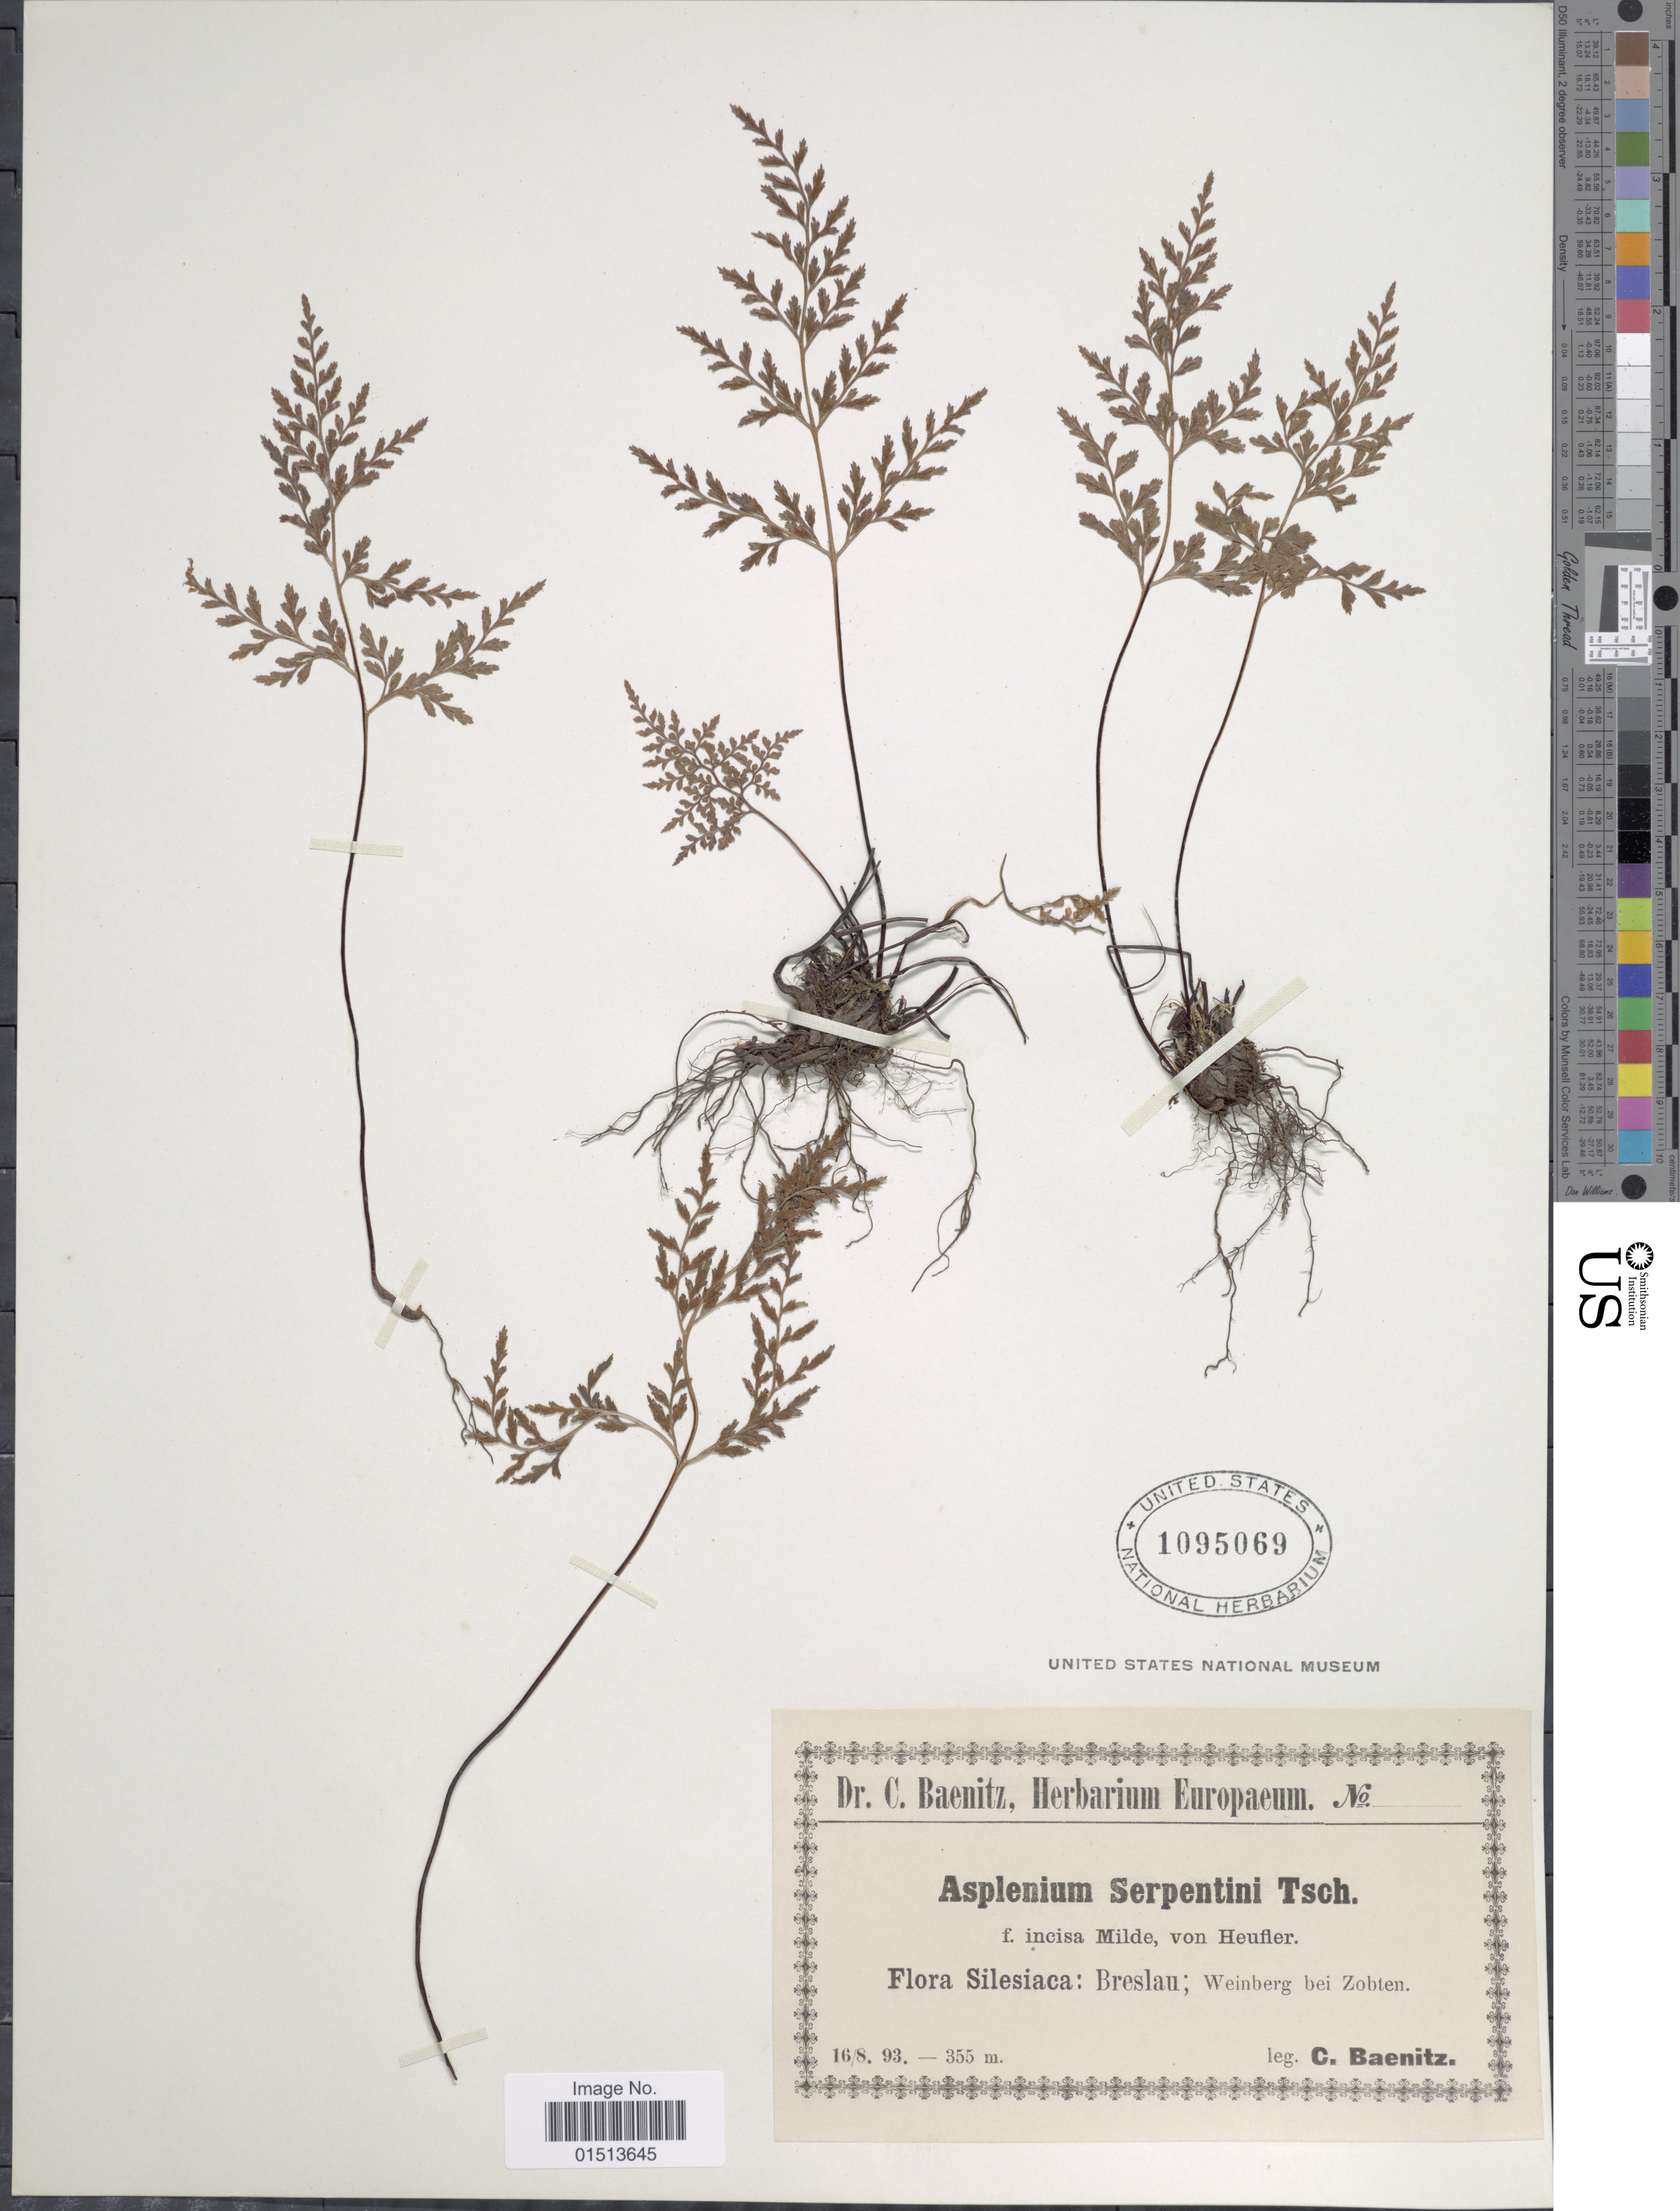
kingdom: Plantae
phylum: Tracheophyta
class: Polypodiopsida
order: Polypodiales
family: Aspleniaceae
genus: Asplenium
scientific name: Asplenium adiantum-nigrum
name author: L.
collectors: C. G. Baenitz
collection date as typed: Transcribed d/m/y: 18/8/93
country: Poland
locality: Silesiaca: Breslau; Weinberg bei Zobten.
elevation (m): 355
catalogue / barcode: US 1095069